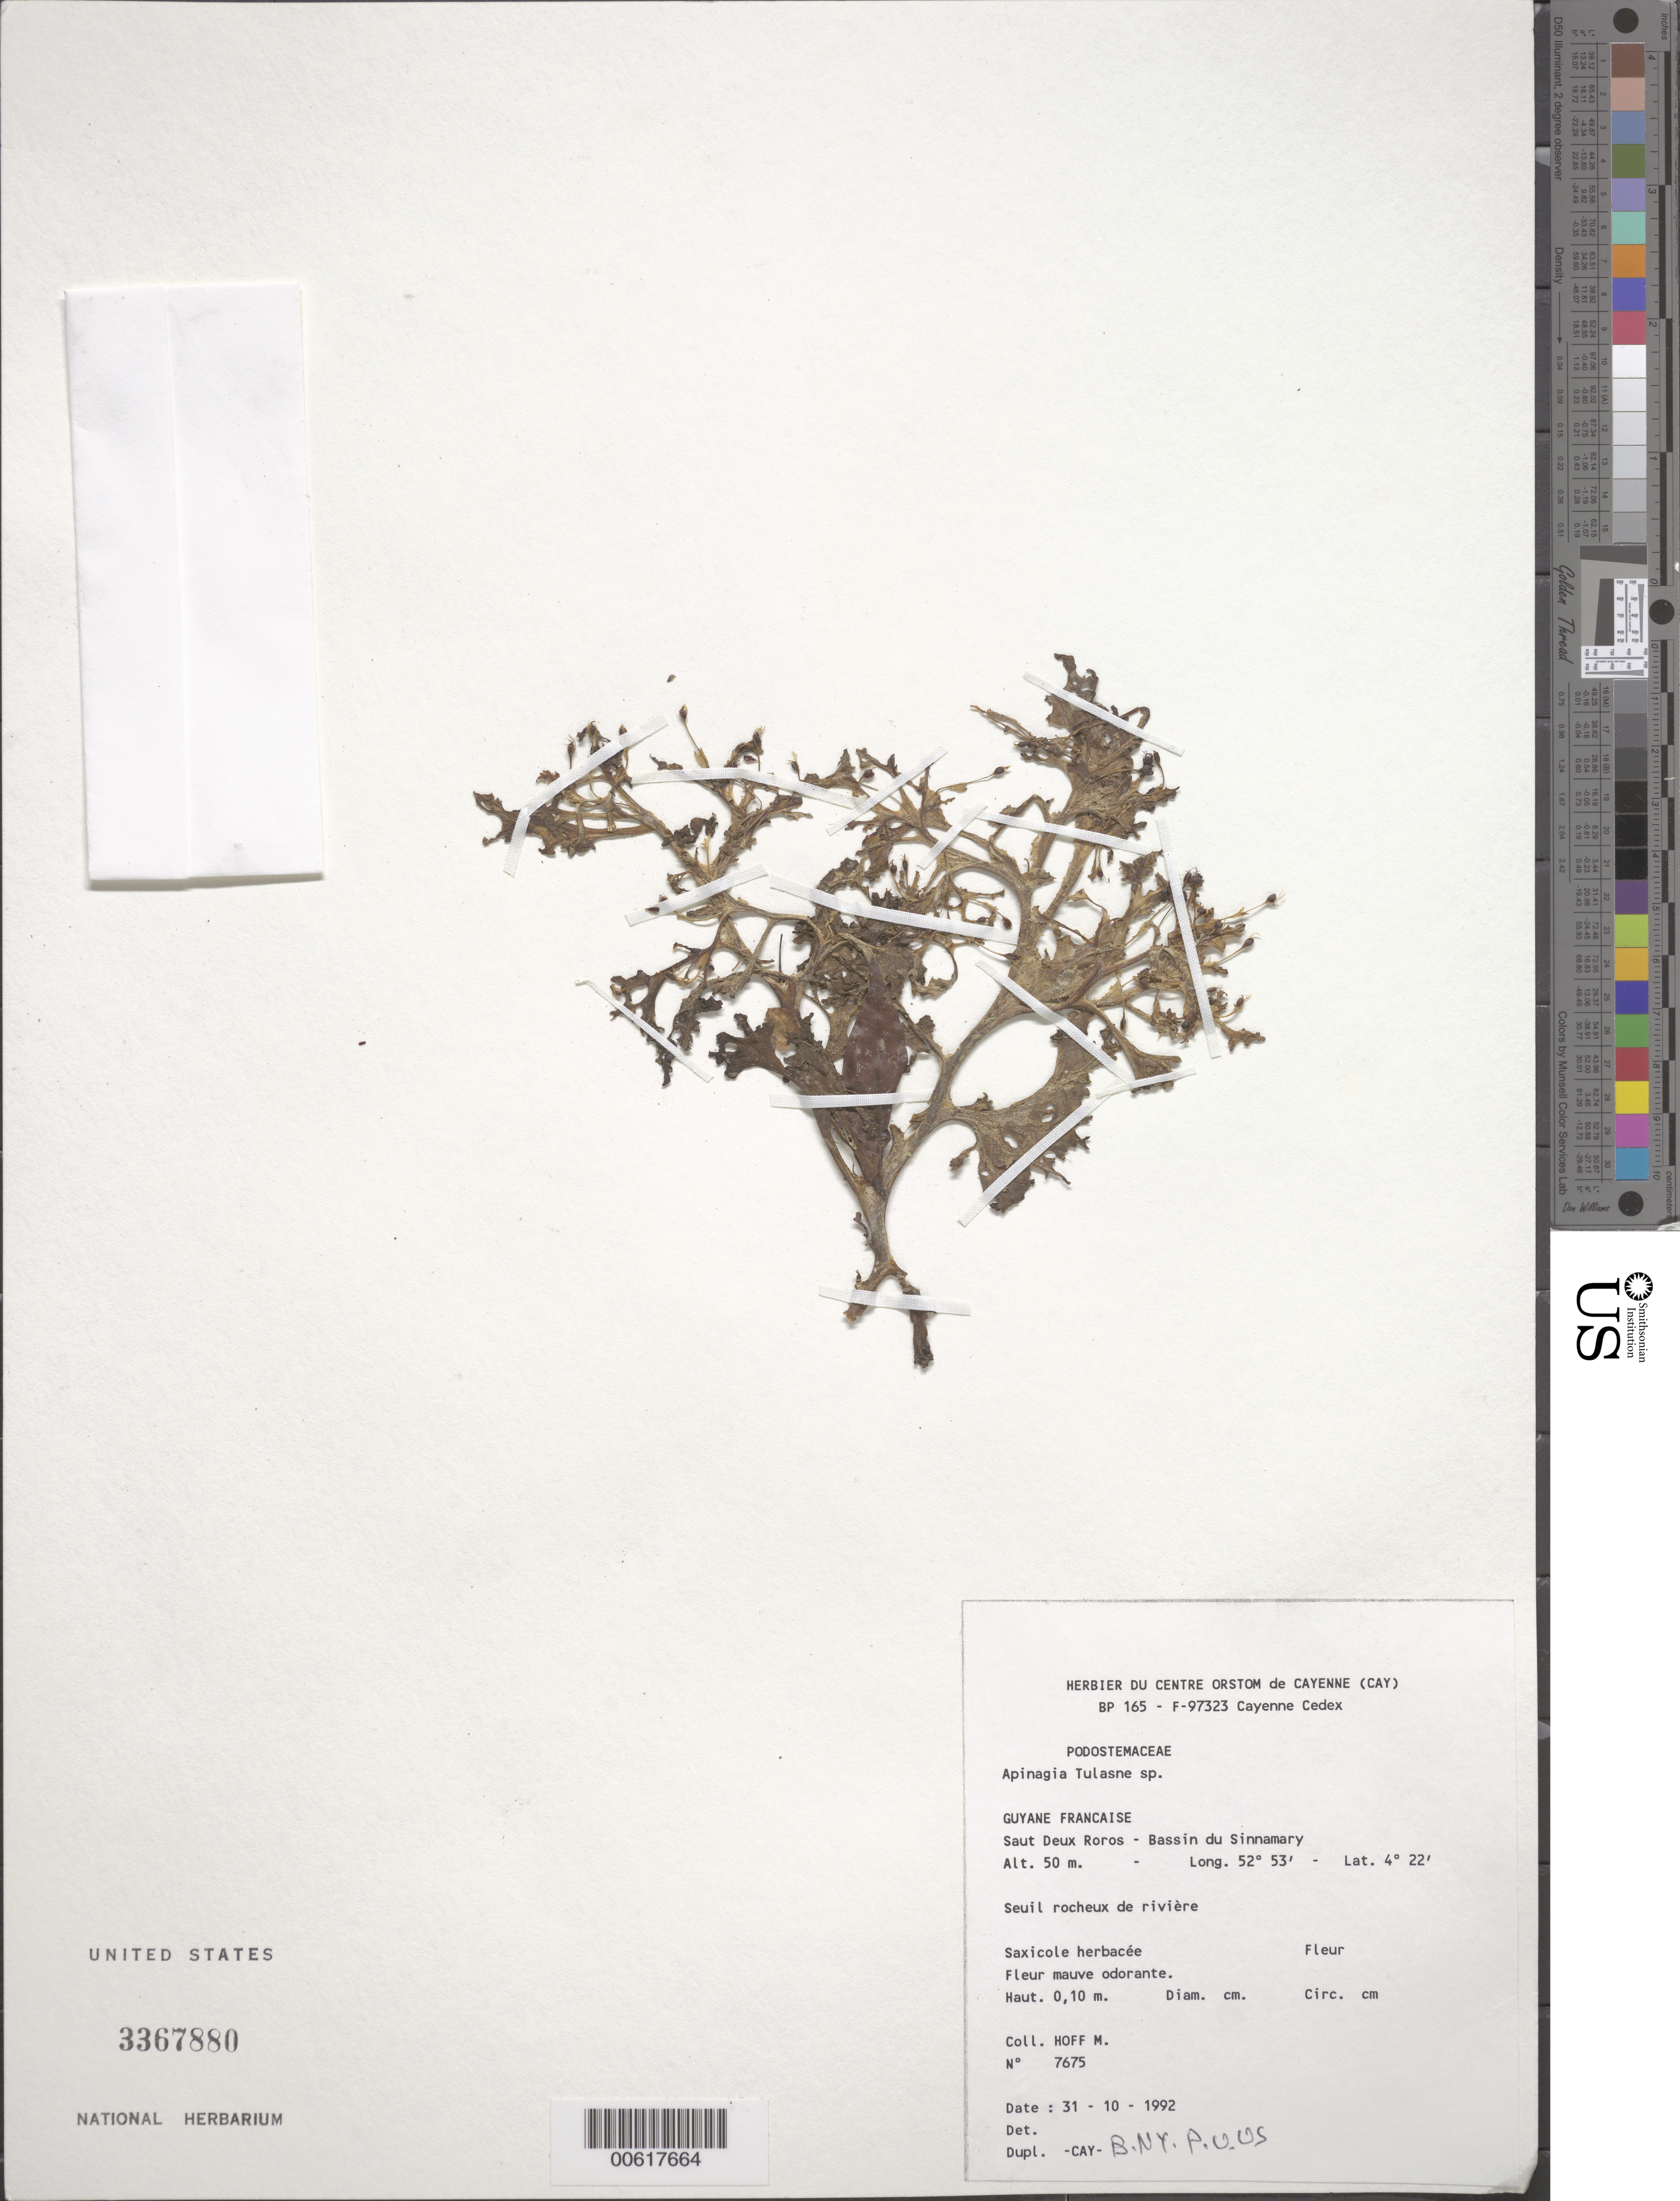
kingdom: Plantae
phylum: Tracheophyta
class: Magnoliopsida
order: Malpighiales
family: Podostemaceae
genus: Apinagia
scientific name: Apinagia sp.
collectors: M. Hoff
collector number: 7675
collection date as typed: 31-Oct-92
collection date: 1992-10-31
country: French Guiana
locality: Saut Deux Roros, Bassin du Sinnamary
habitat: Seuil rocheux de riviere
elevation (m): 50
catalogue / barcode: US 3367880